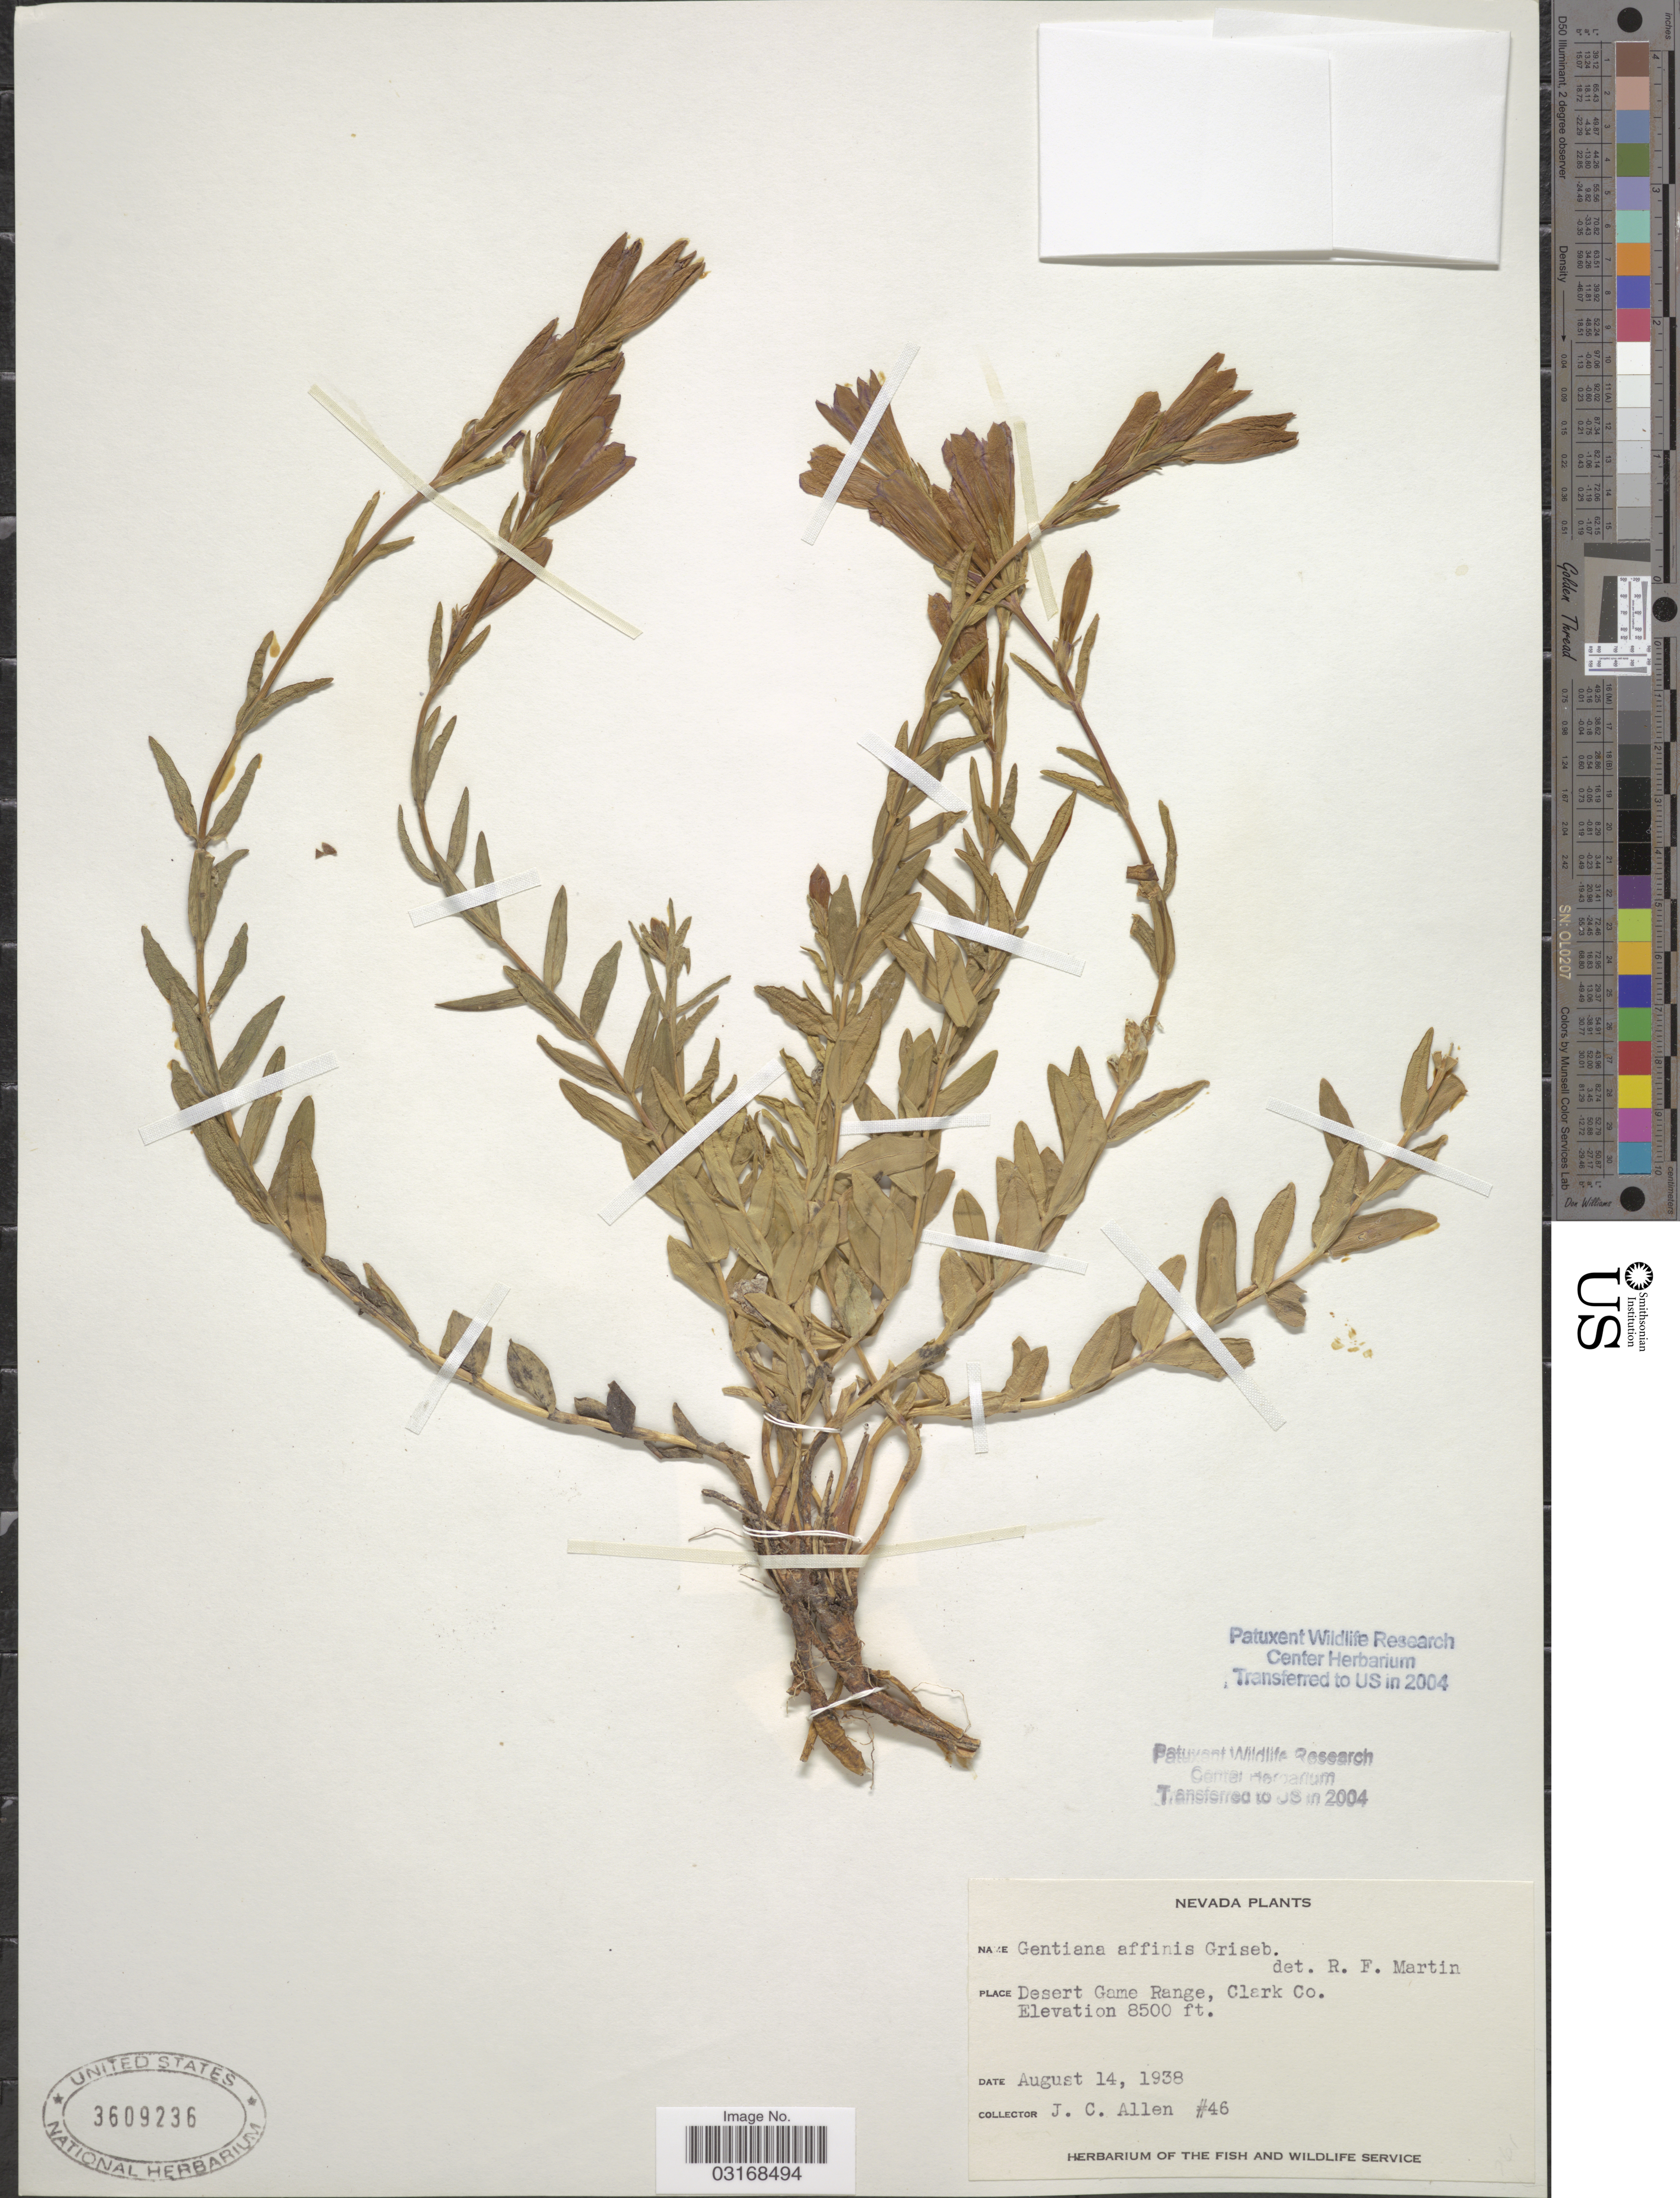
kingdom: Plantae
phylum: Tracheophyta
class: Magnoliopsida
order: Gentianales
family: Gentianaceae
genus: Gentiana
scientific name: Gentiana affinis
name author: Griseb.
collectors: J. C. Allen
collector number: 46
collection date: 1938-08-14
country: United States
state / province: Nevada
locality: Desert Game Range, Clark Co.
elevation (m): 2591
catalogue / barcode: US 3609236